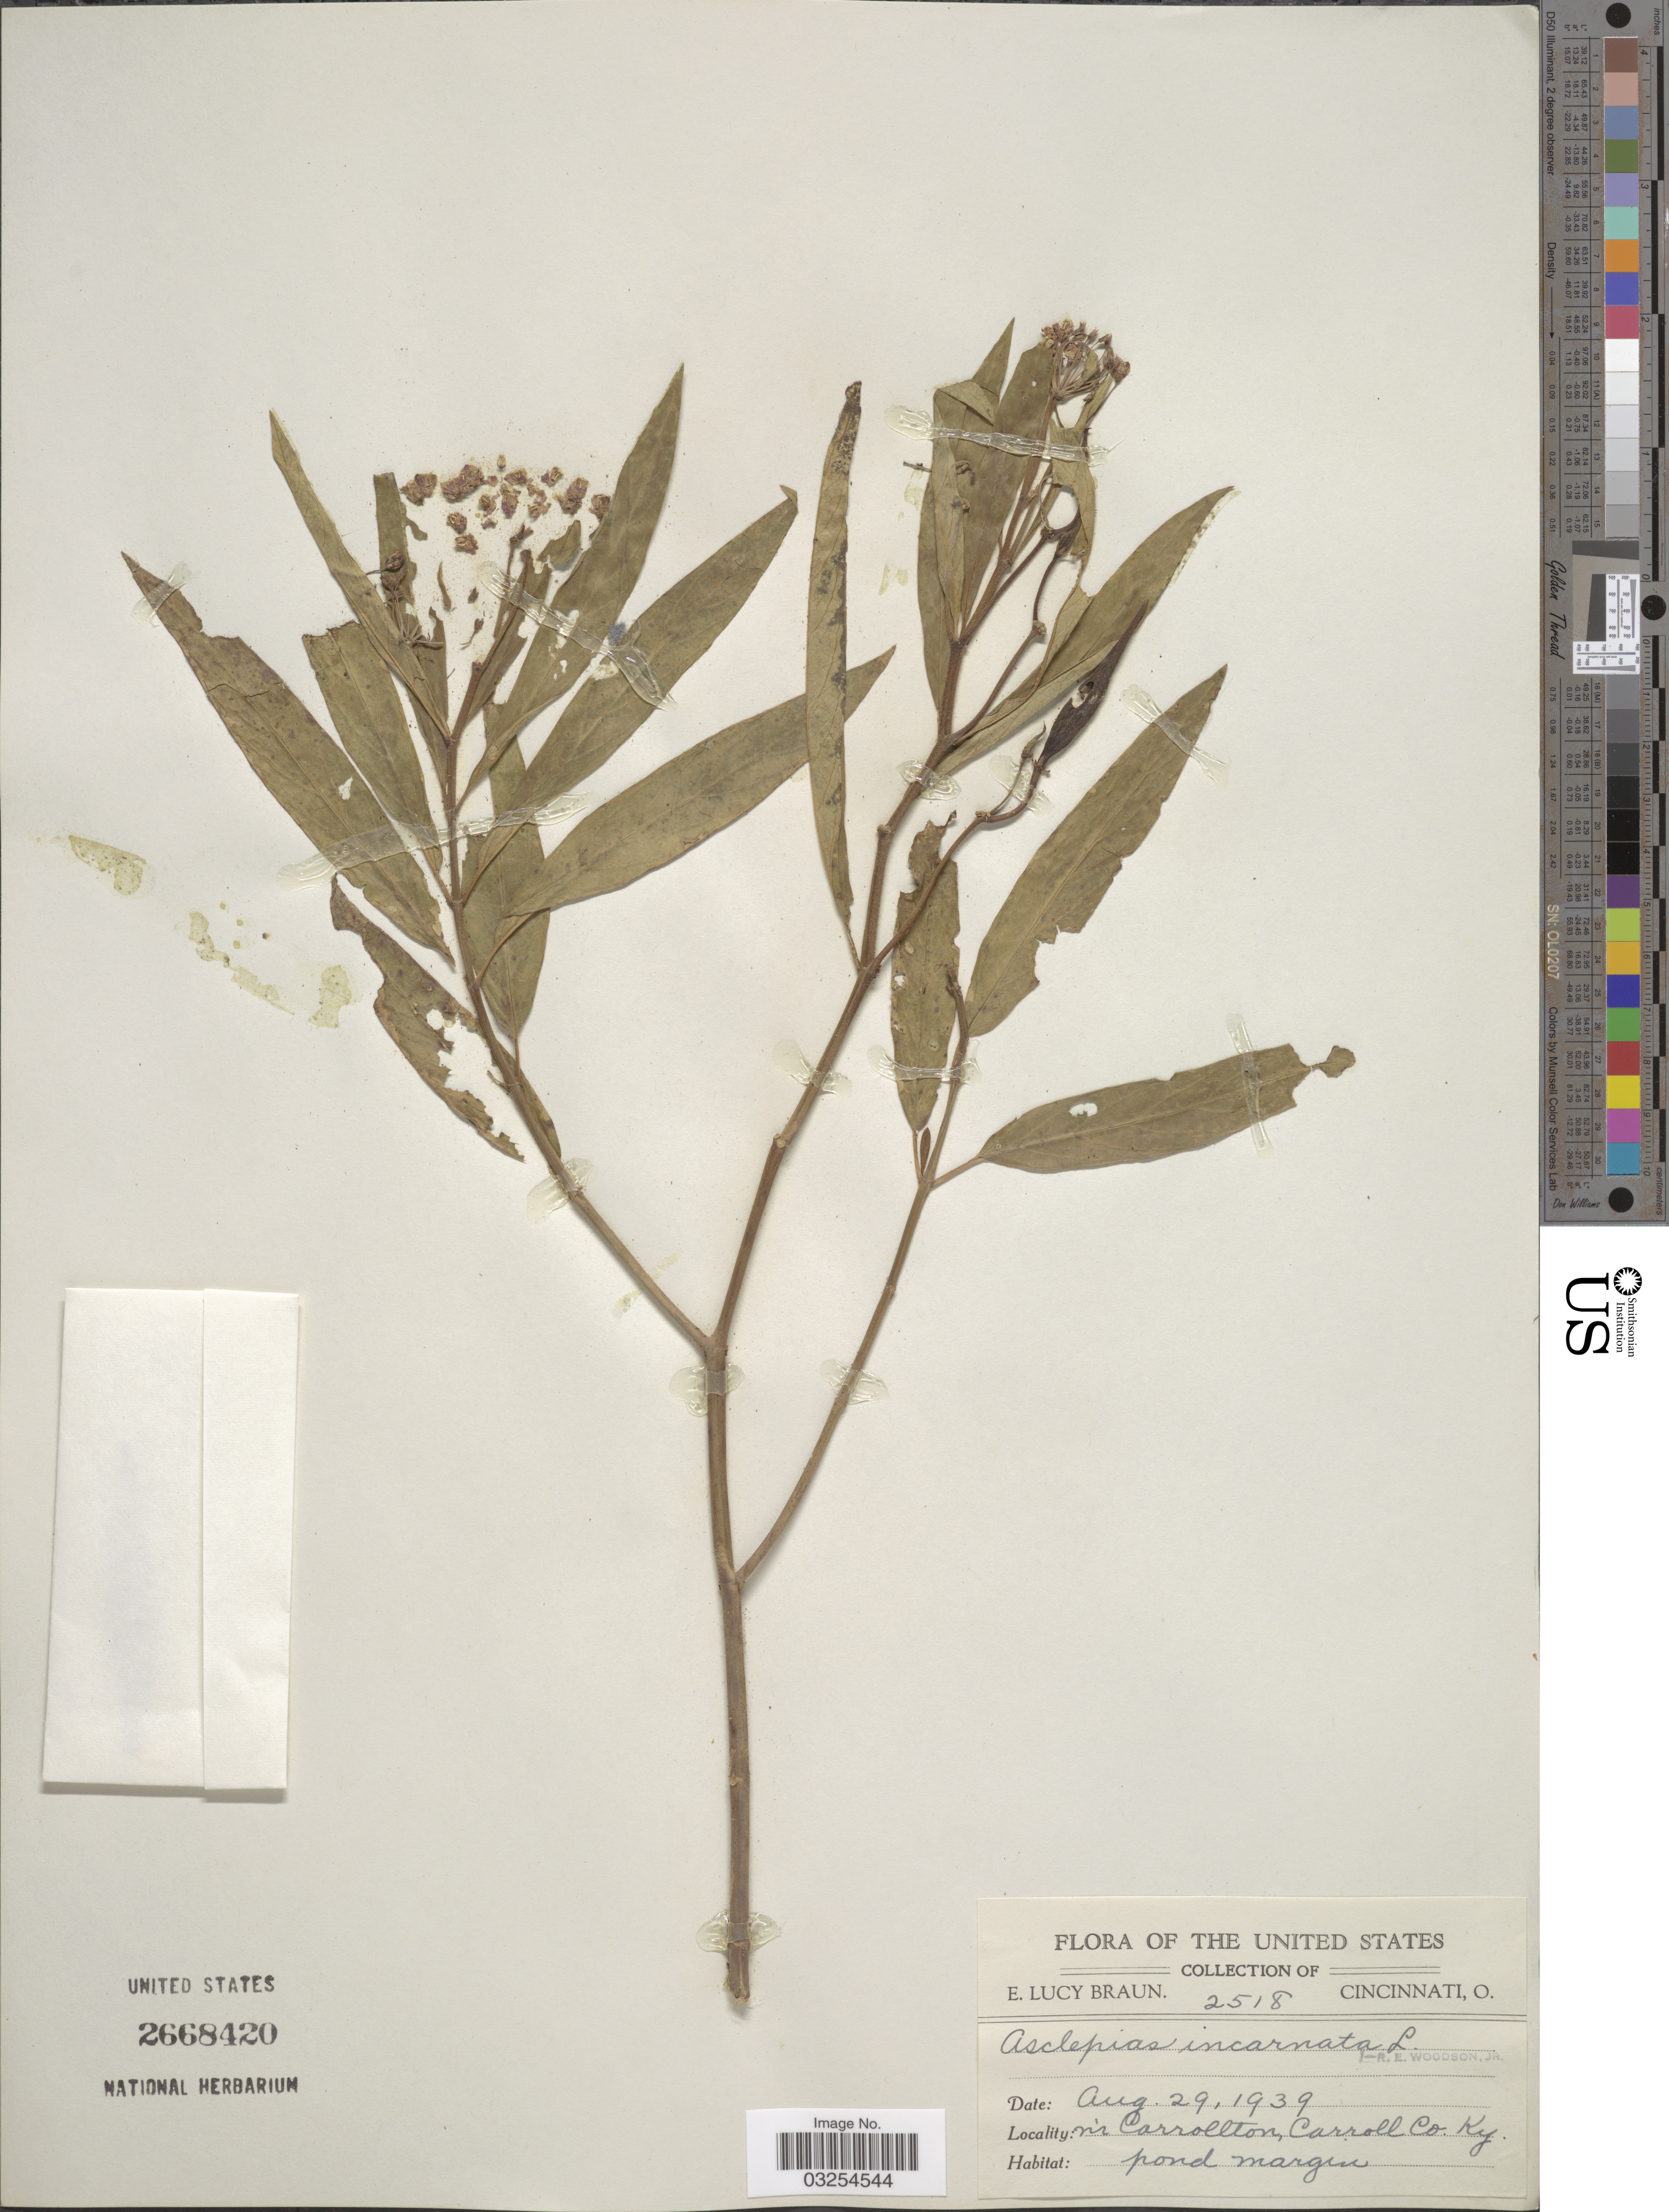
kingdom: Plantae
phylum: Tracheophyta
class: Magnoliopsida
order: Gentianales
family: Apocynaceae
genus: Asclepias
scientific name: Asclepias incarnata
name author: L.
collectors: E. Braun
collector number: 2518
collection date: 1939-08-29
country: United States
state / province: Kentucky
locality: N'r Carrollton, Carroll Co.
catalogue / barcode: US 2668420